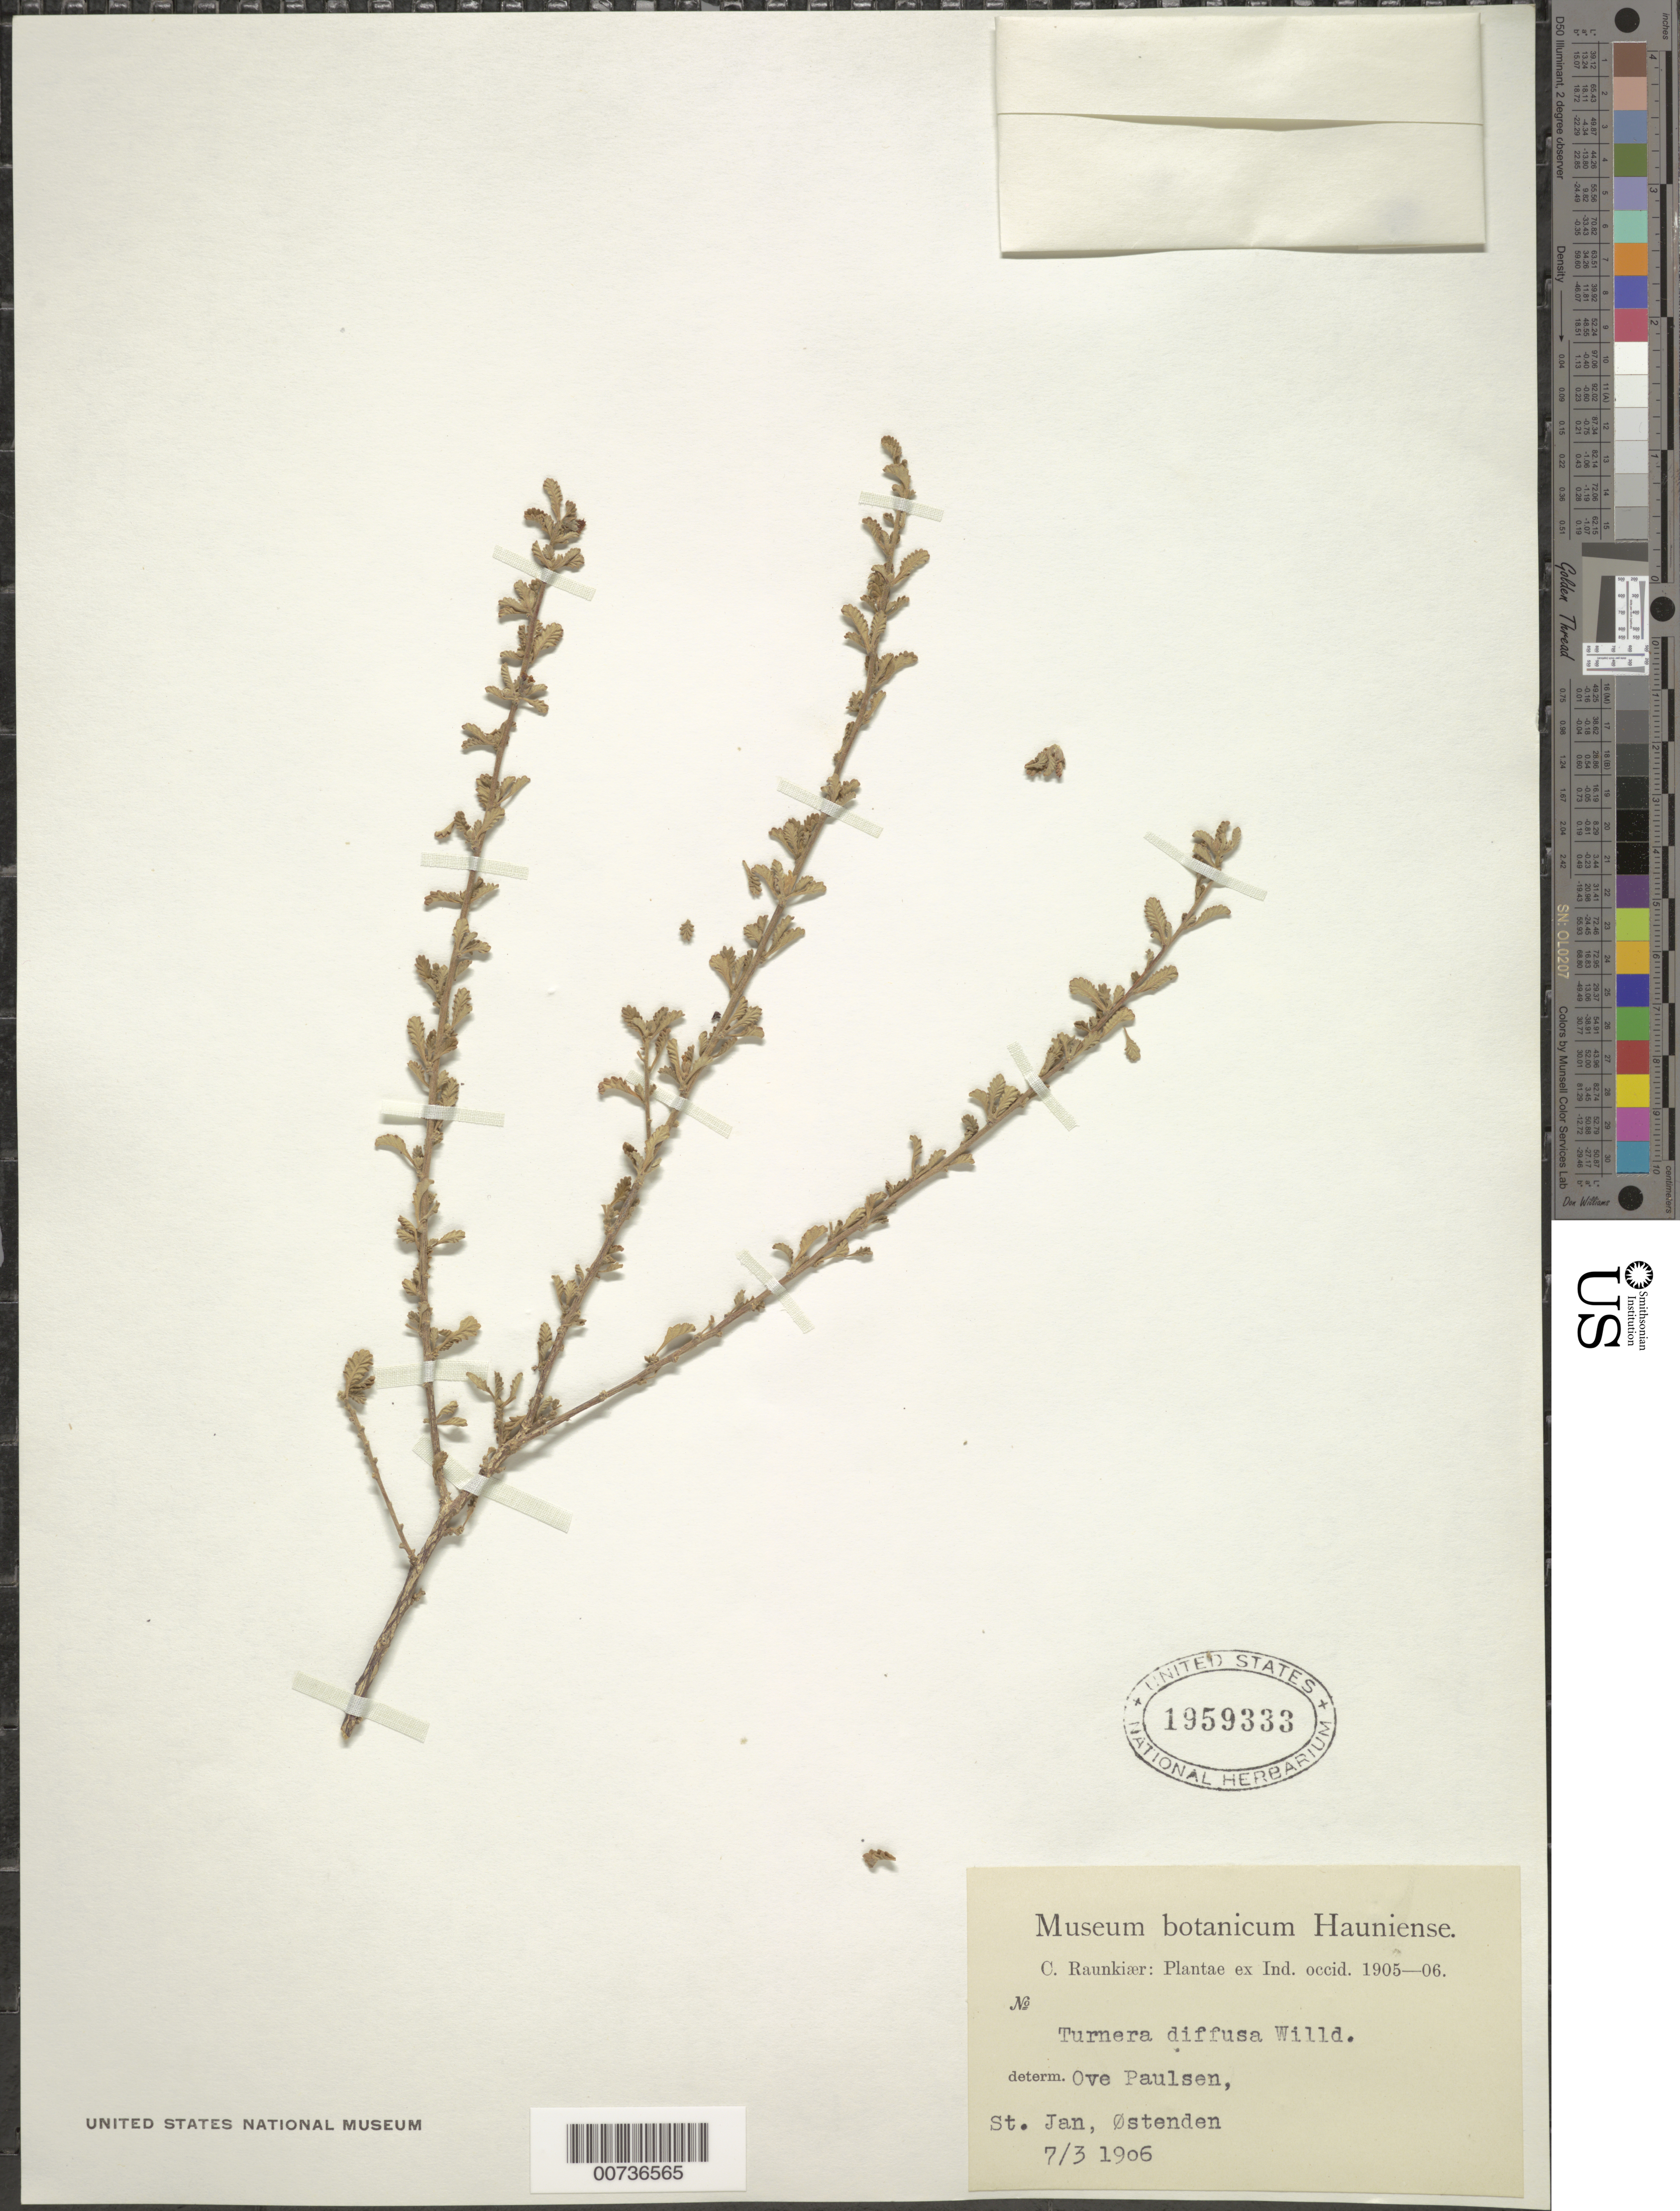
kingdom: Plantae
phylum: Tracheophyta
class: Magnoliopsida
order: Malpighiales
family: Turneraceae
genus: Turnera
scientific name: Turnera diffusa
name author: Willd. ex Schult.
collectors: O. Paulsen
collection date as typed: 03 Jul 1906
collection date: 1906-07-03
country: U.S. Virgin Islands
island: St. John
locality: Ostenden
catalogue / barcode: US 1959333